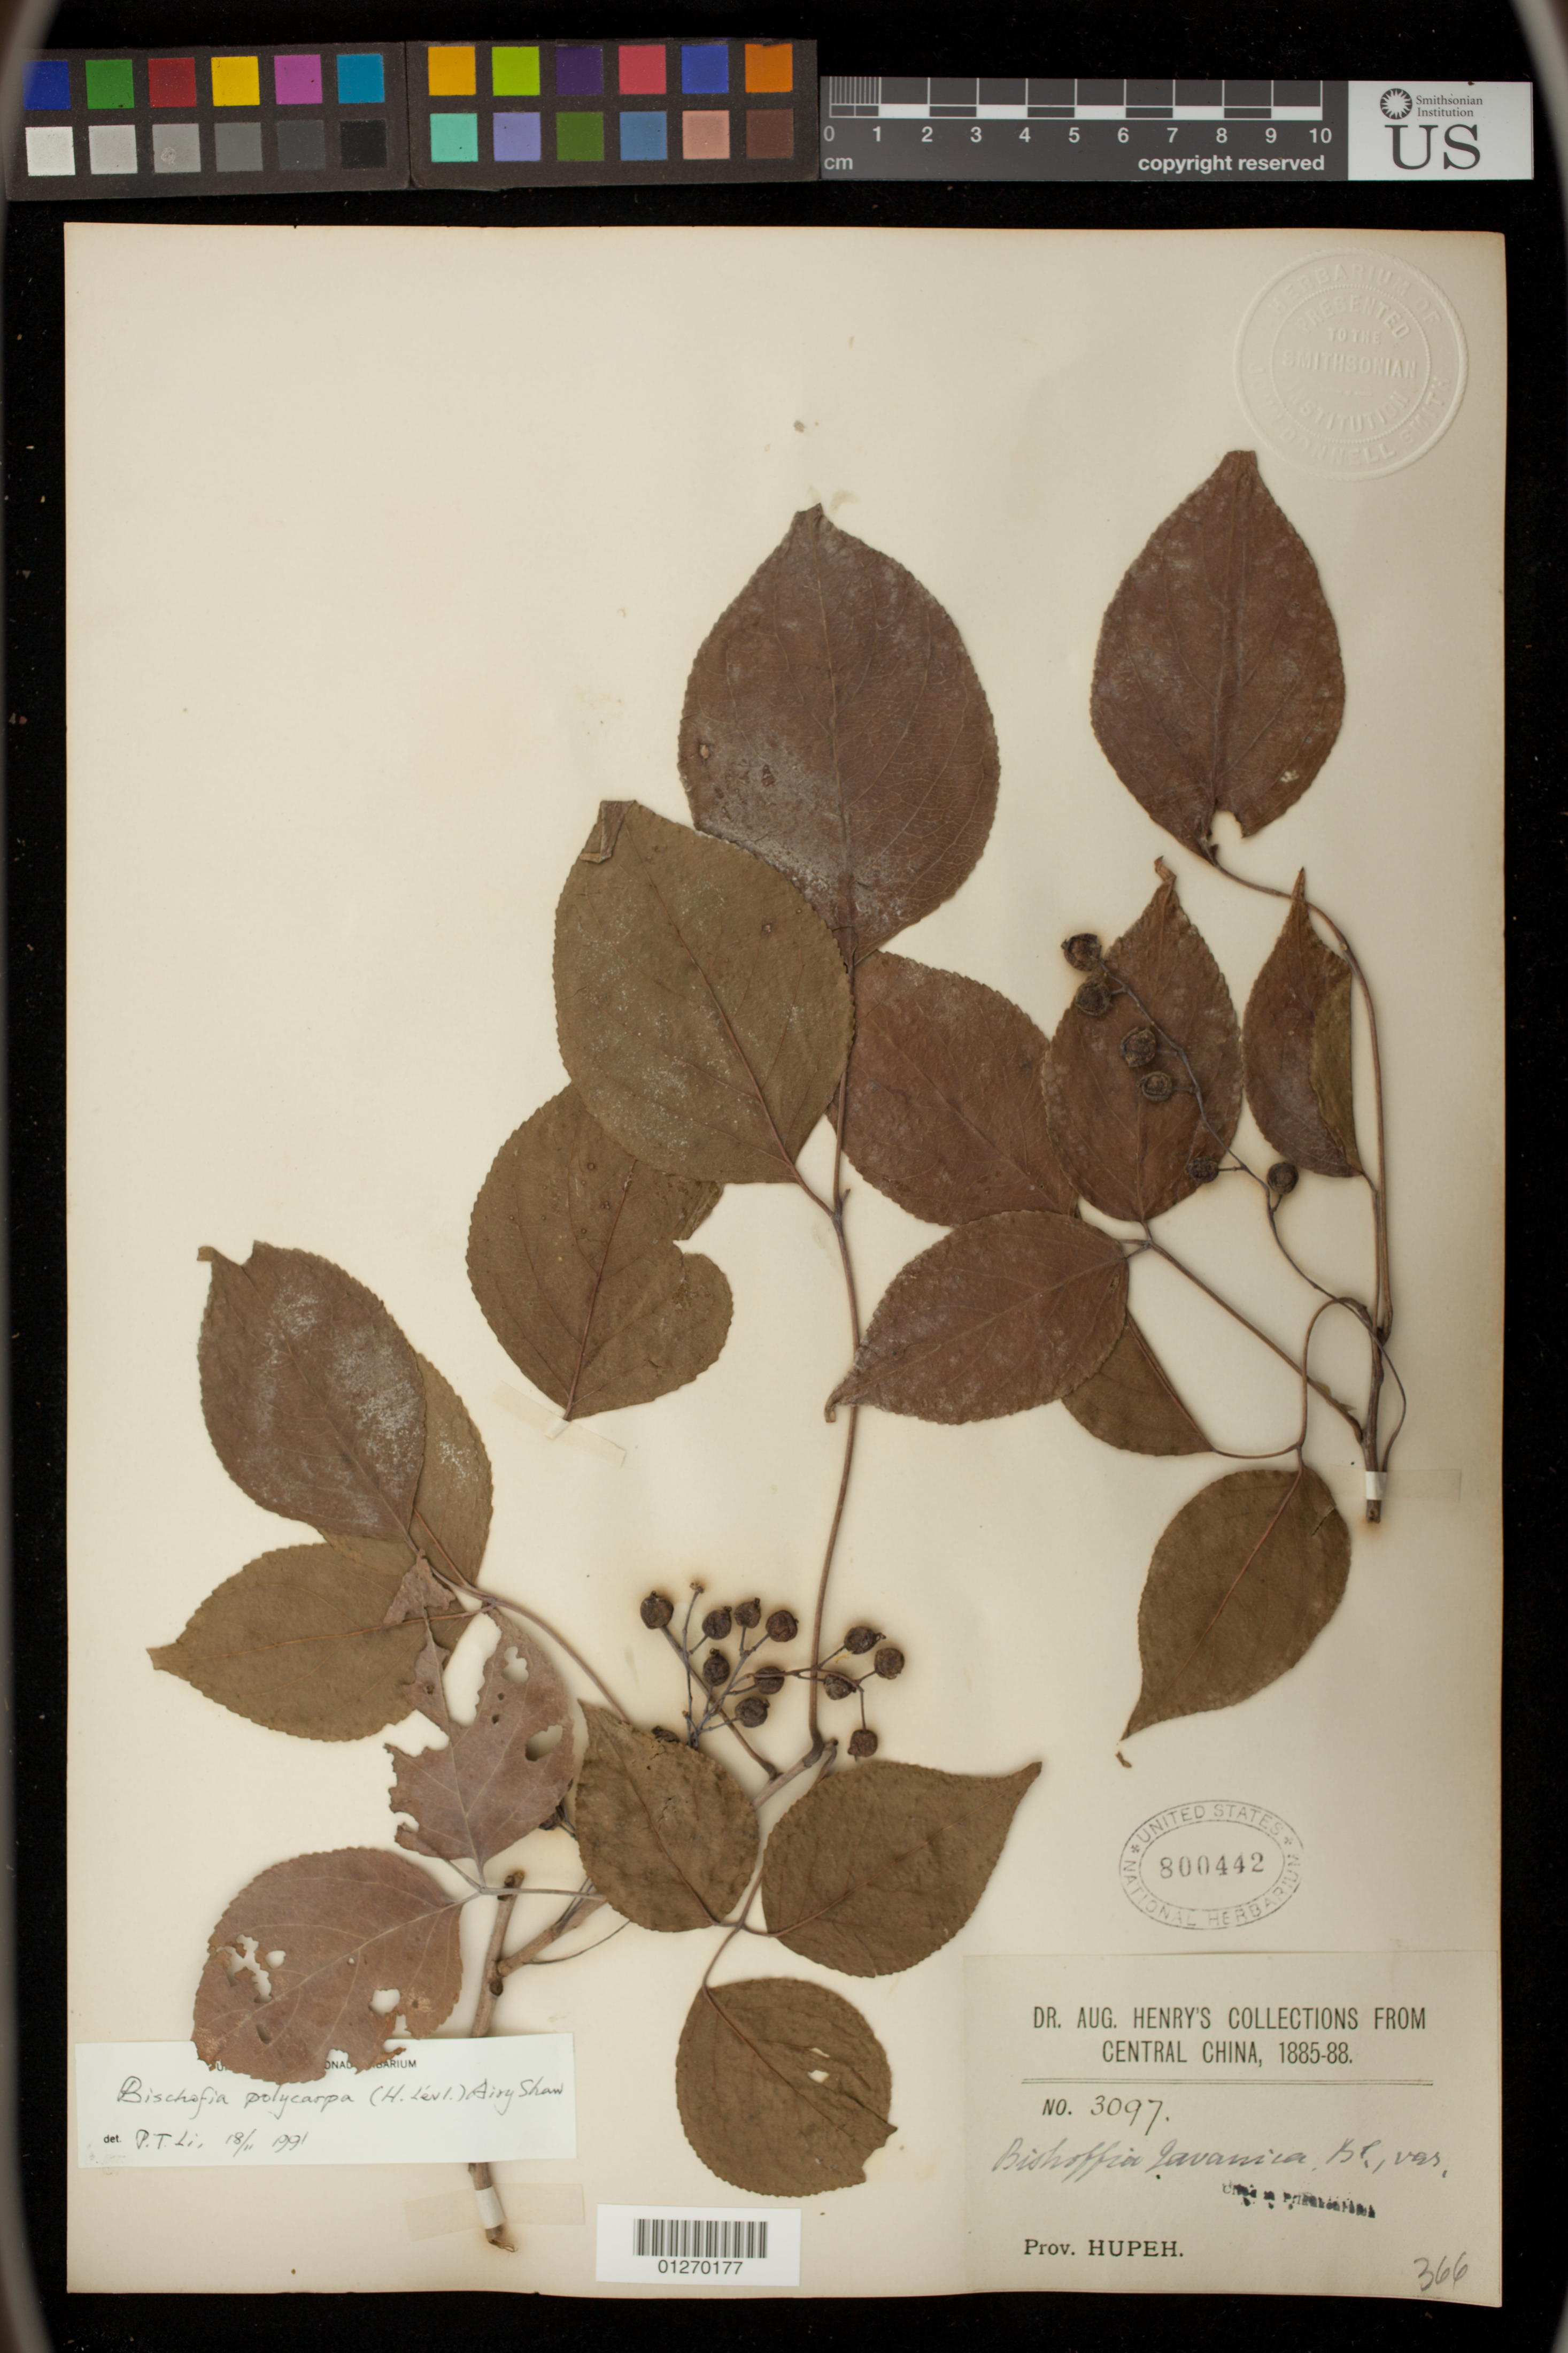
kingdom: Plantae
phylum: Tracheophyta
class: Magnoliopsida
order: Malpighiales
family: Phyllanthaceae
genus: Bischofia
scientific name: Bischofia racemosa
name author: W.C. Cheng & C.D. Chu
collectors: A. Henry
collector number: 3097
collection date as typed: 1885 to -- --- 1888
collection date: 1885/1888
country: China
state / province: Hubei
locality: Prov. Hupeh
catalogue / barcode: US 800442